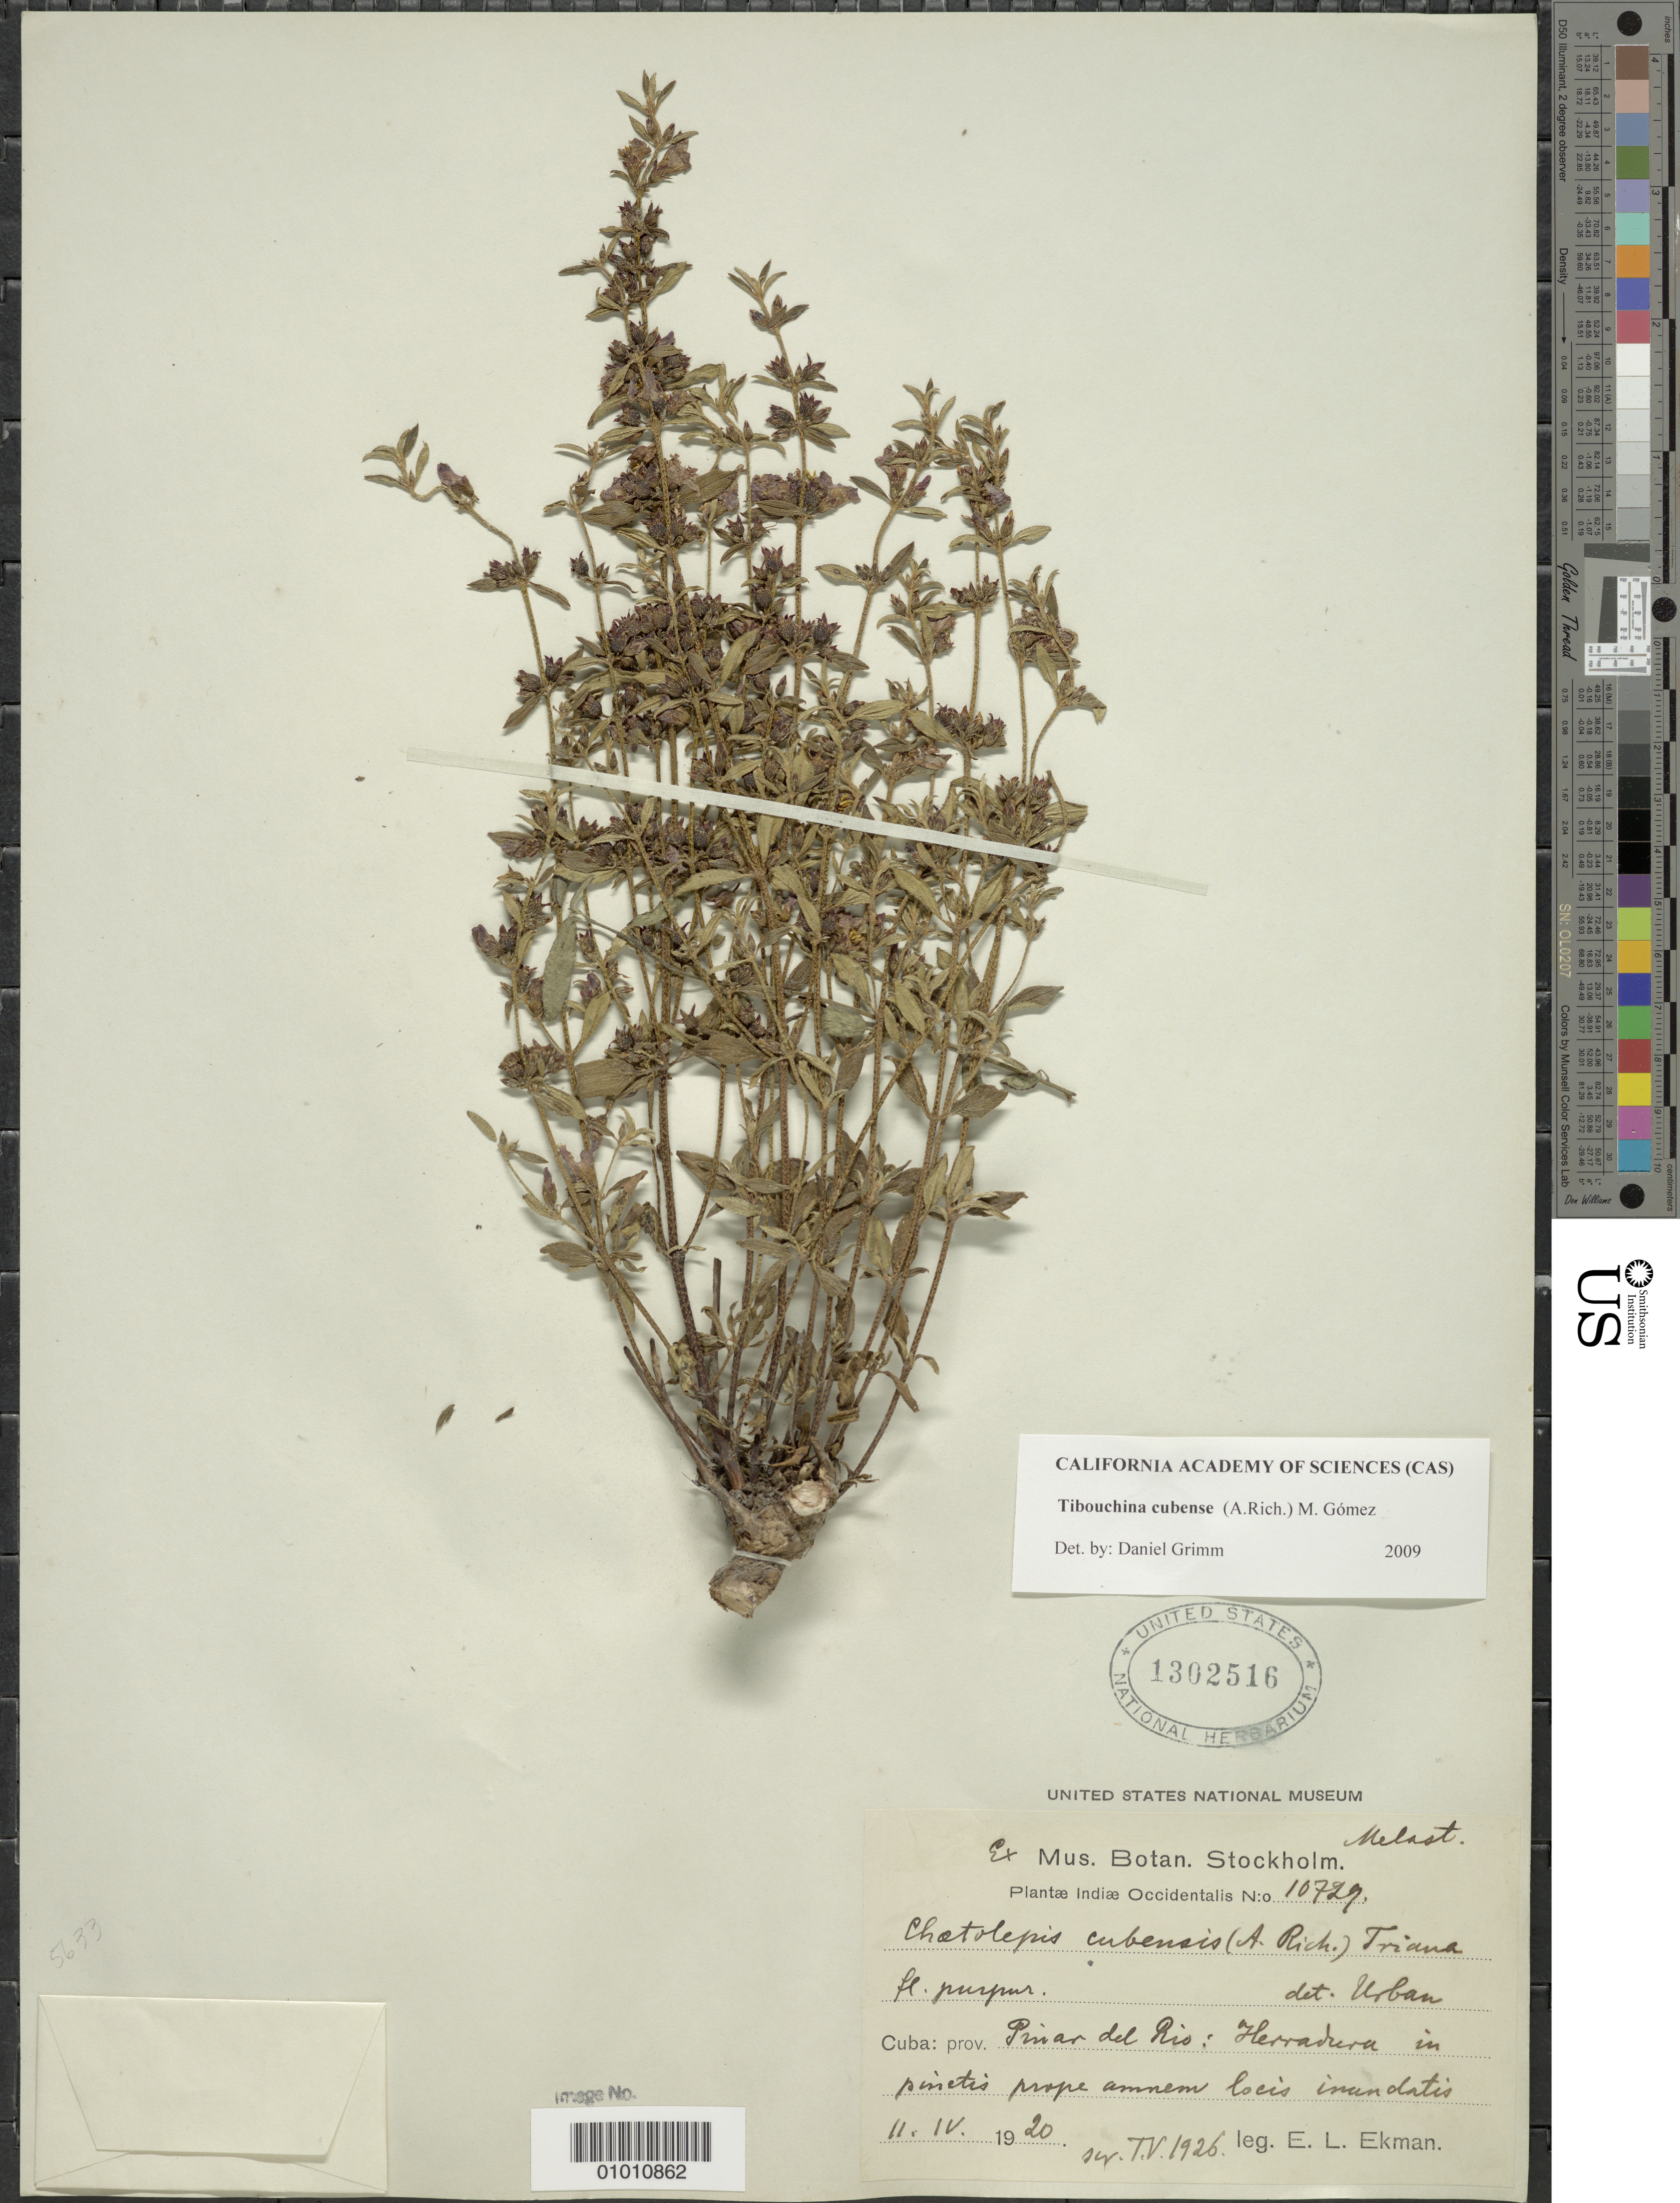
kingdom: Plantae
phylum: Tracheophyta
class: Magnoliopsida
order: Myrtales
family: Melastomataceae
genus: Arthrostemma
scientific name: Arthrostemma cubense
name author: A. Rich.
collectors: E. L. Ekman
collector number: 10729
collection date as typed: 11 Apr 1920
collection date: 1920-04-11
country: Cuba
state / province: Pinar del Rio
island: Cuba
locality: Herradura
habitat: In pinetis prope amnem locis inundatis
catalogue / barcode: US 1302516